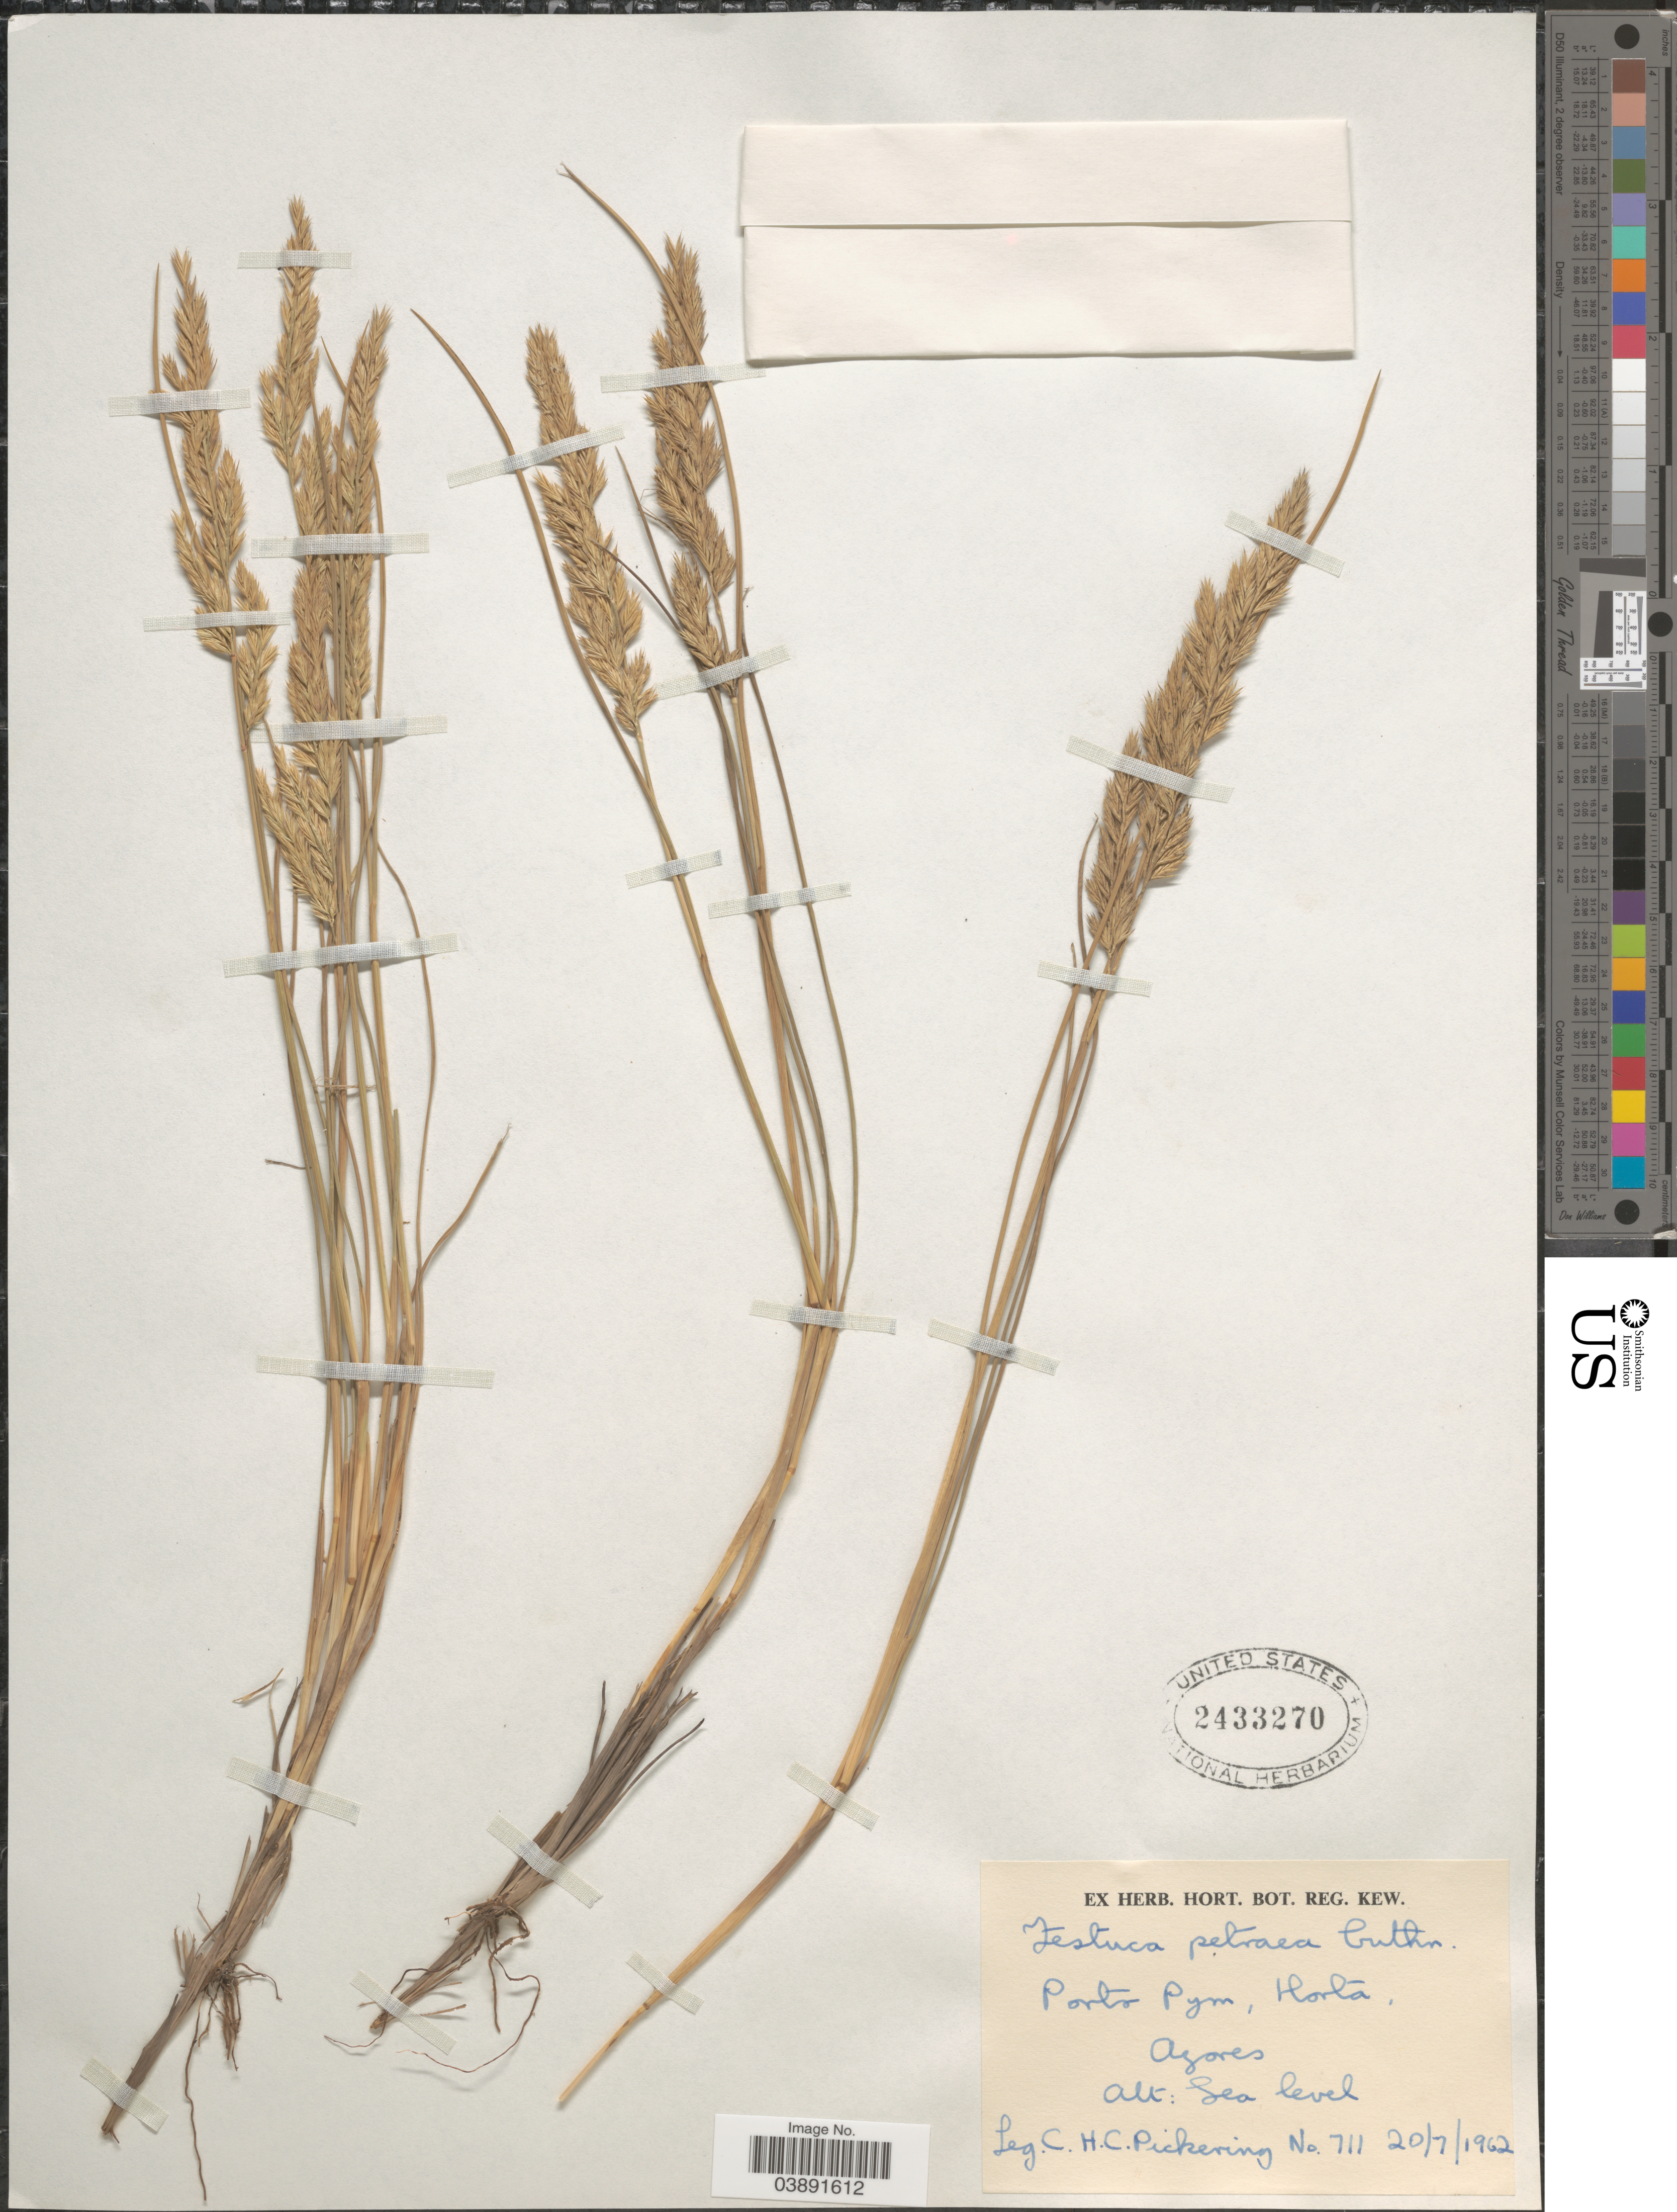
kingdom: Plantae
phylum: Tracheophyta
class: Liliopsida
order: Poales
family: Poaceae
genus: Festuca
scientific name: Festuca petraea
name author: Guthnick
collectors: C. Pickering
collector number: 711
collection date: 1962-07-20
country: Portugal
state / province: Azores (Aut. Reg.)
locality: Porto Pym, Horta.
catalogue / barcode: US 2433270